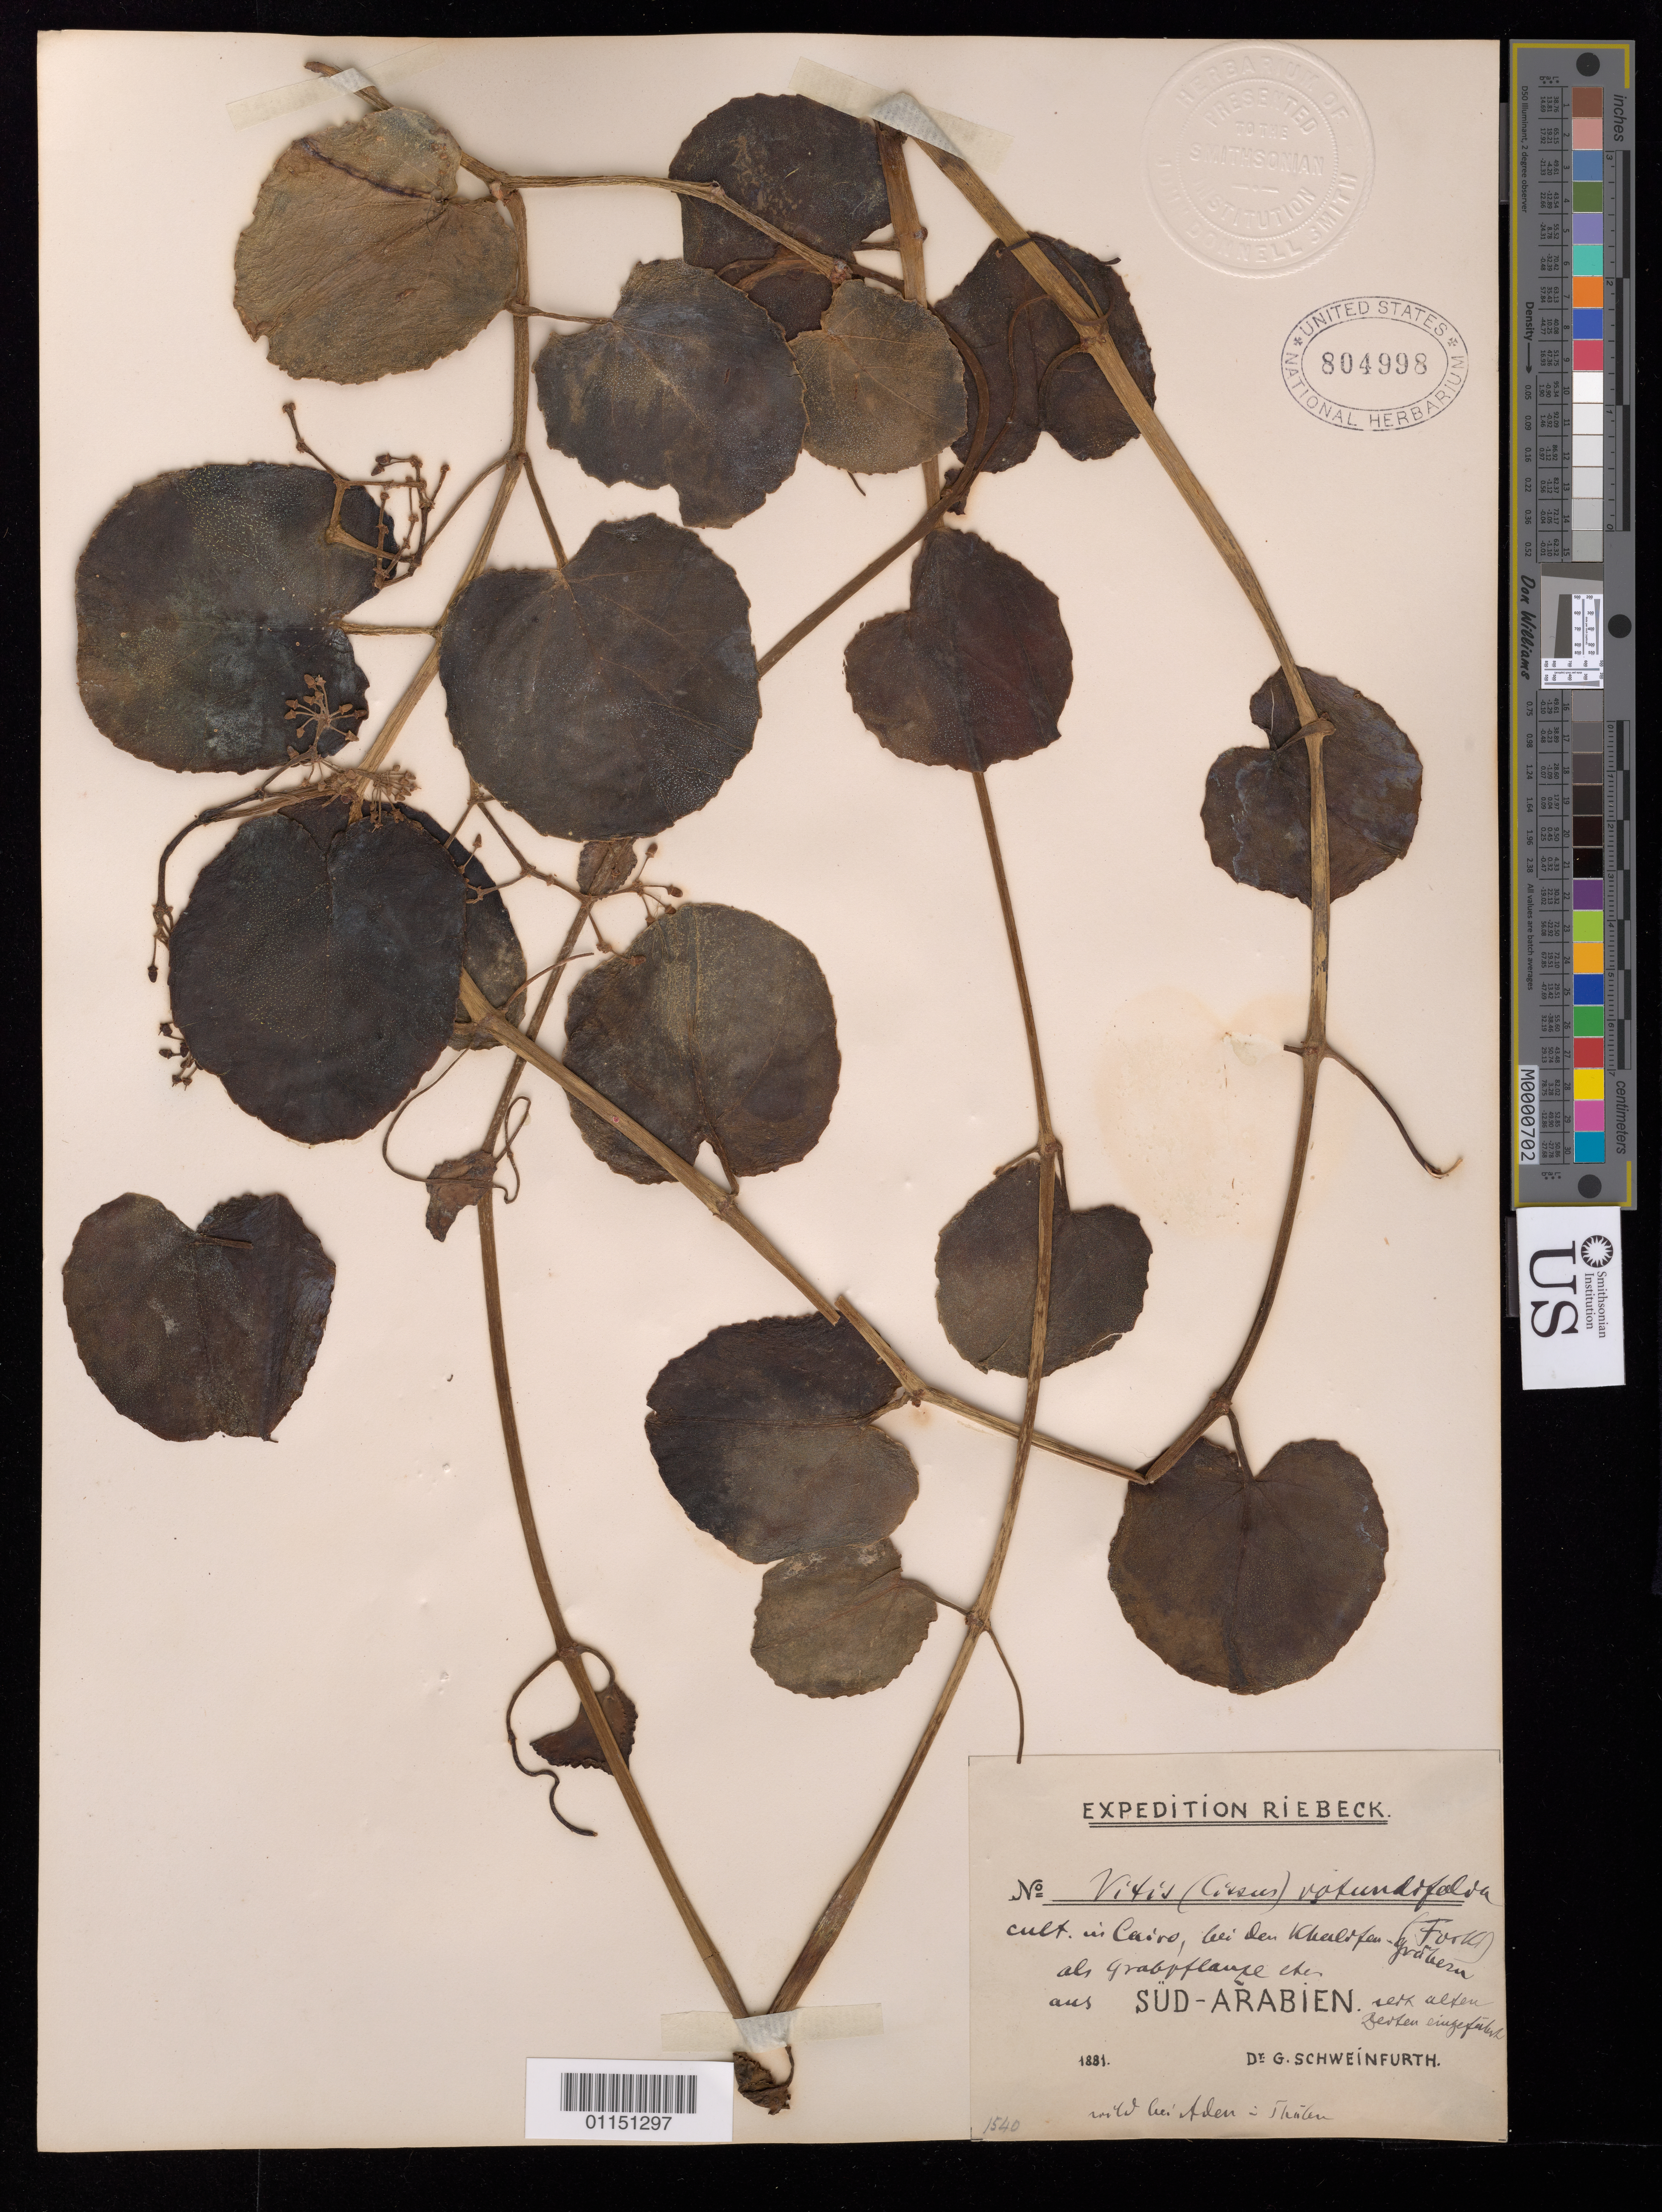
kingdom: Plantae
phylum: Tracheophyta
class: Magnoliopsida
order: Vitales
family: Vitaceae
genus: Vitis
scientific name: Vitis rotundifolia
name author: Michx.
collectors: G. A. Schweinfurth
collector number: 1540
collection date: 1881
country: Saudi Arabia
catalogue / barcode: US 804998